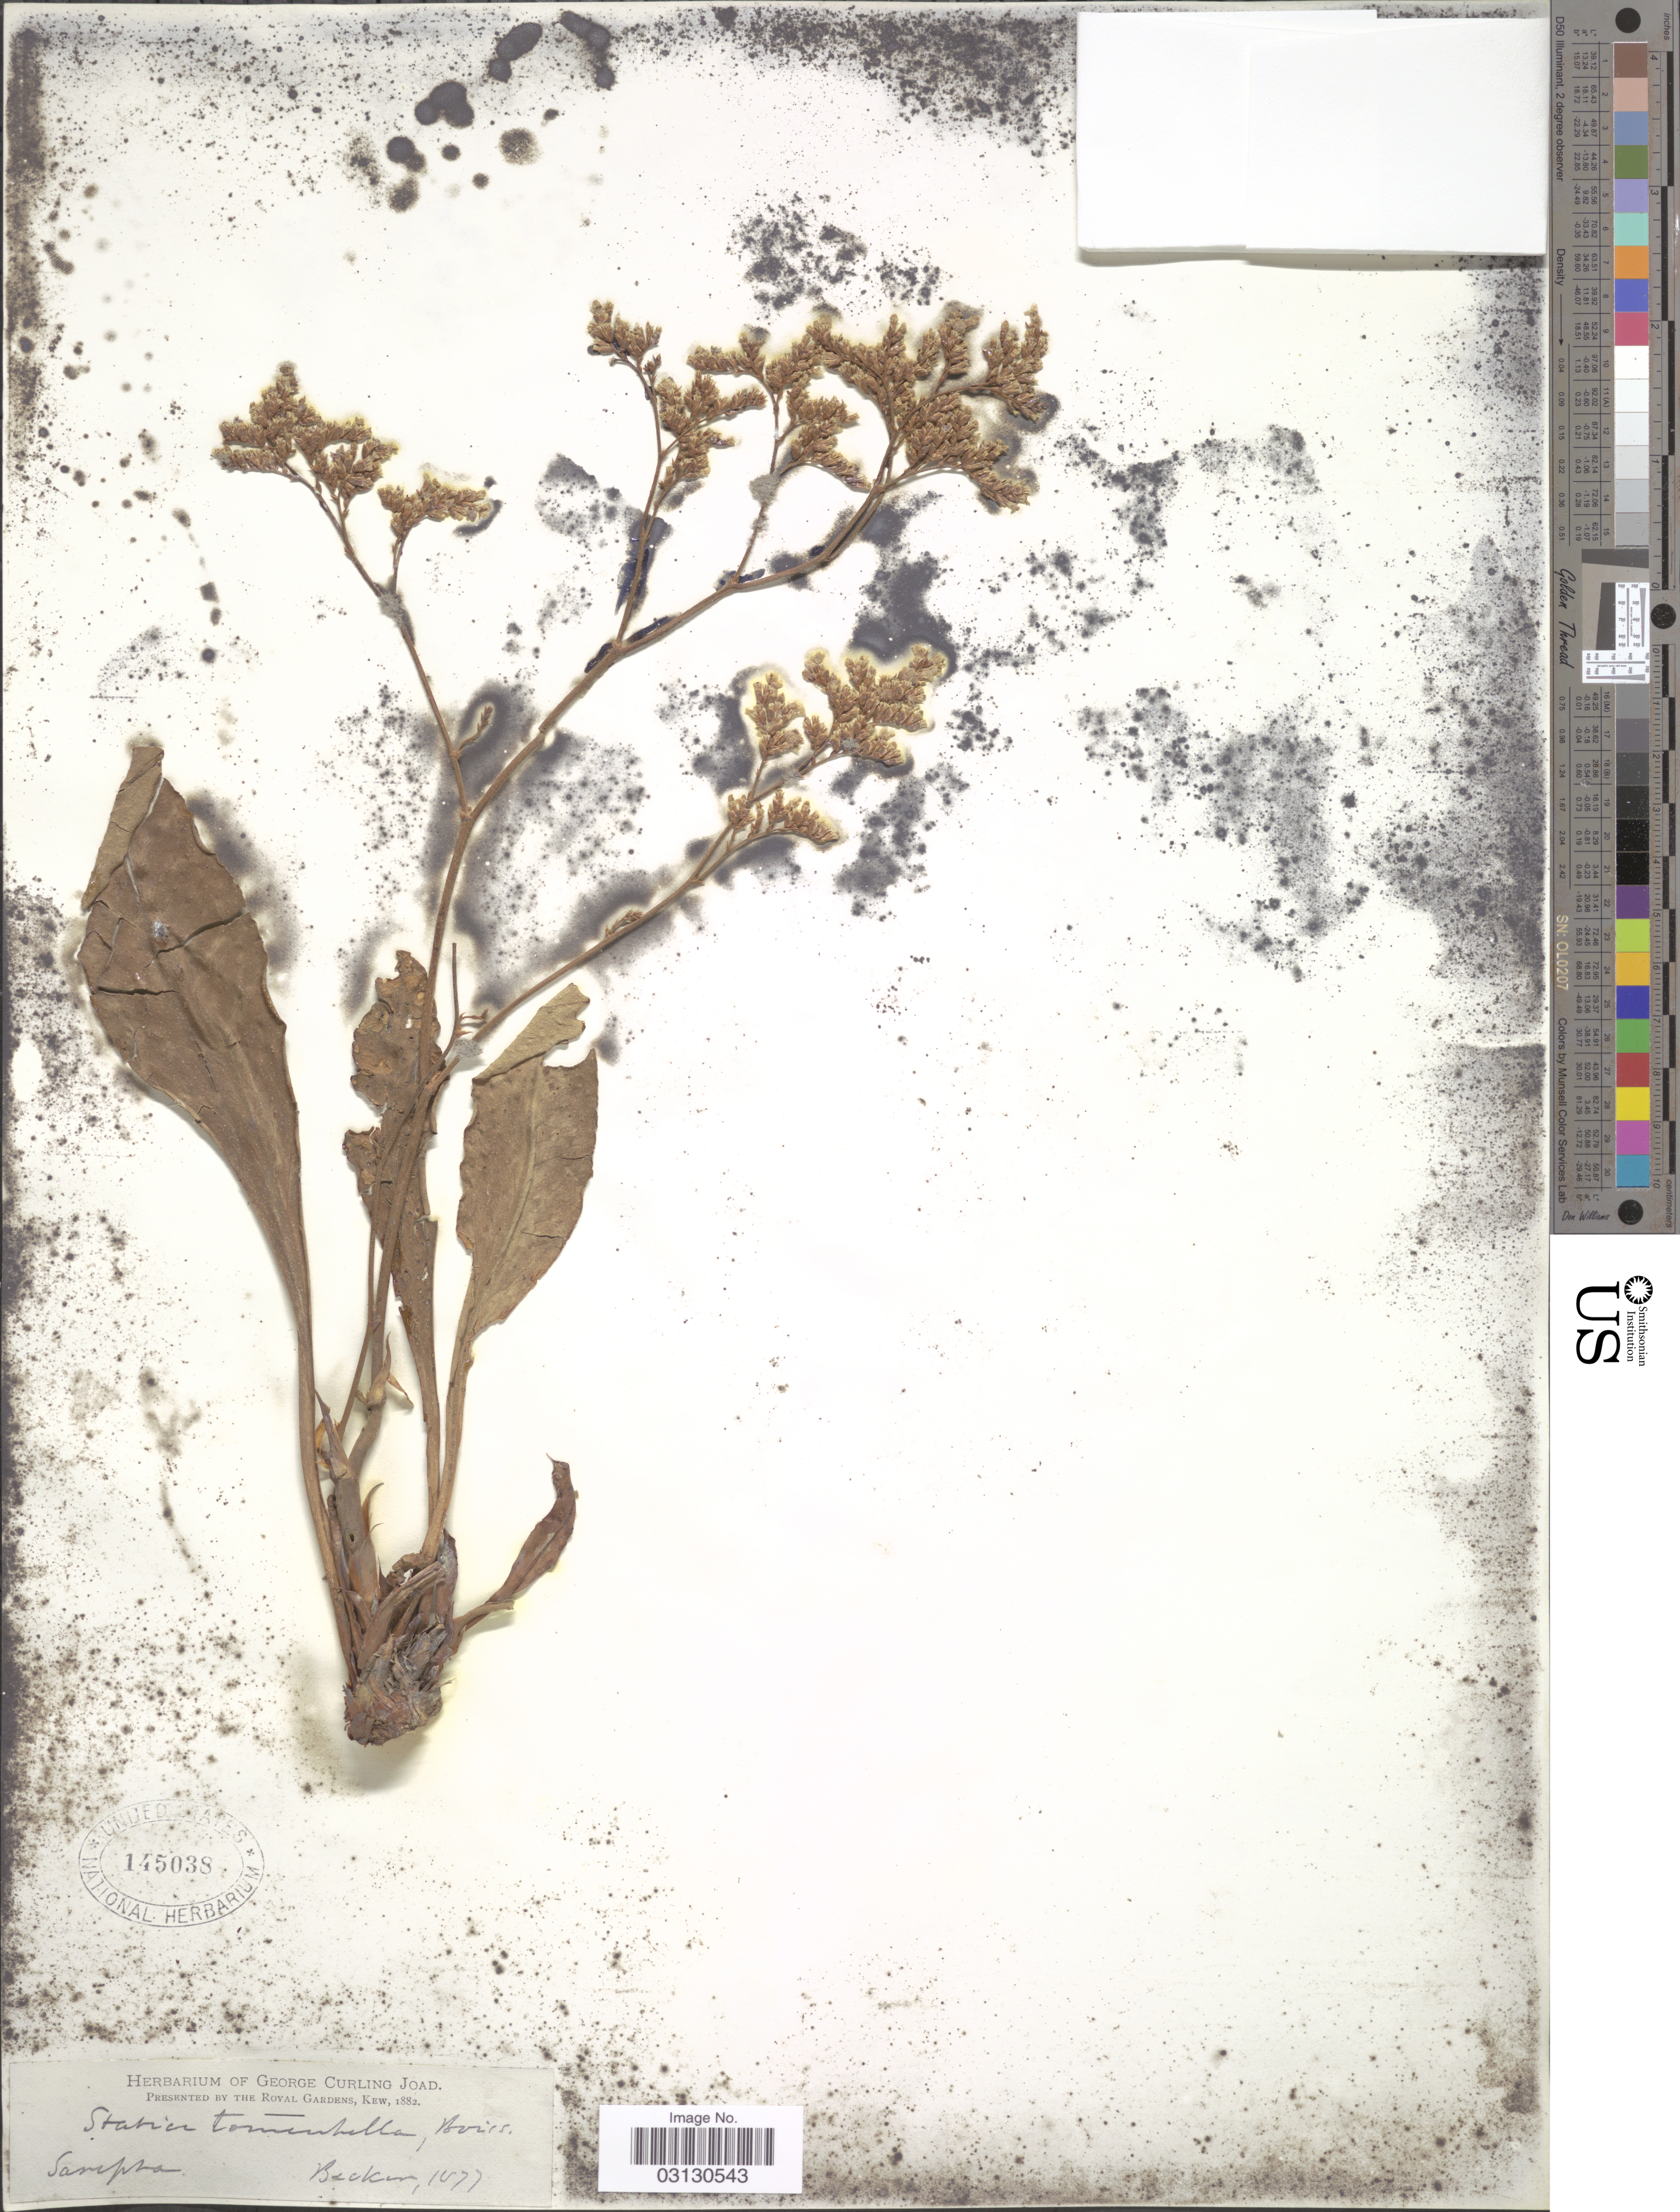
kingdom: Plantae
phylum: Tracheophyta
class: Magnoliopsida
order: Caryophyllales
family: Plumbaginaceae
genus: Limonium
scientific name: Limonium tomentellum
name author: (Boiss.) Kuntze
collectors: -. Becker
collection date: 1877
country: Russian Federation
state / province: Volgograd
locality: Sarepta.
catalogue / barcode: US 145038